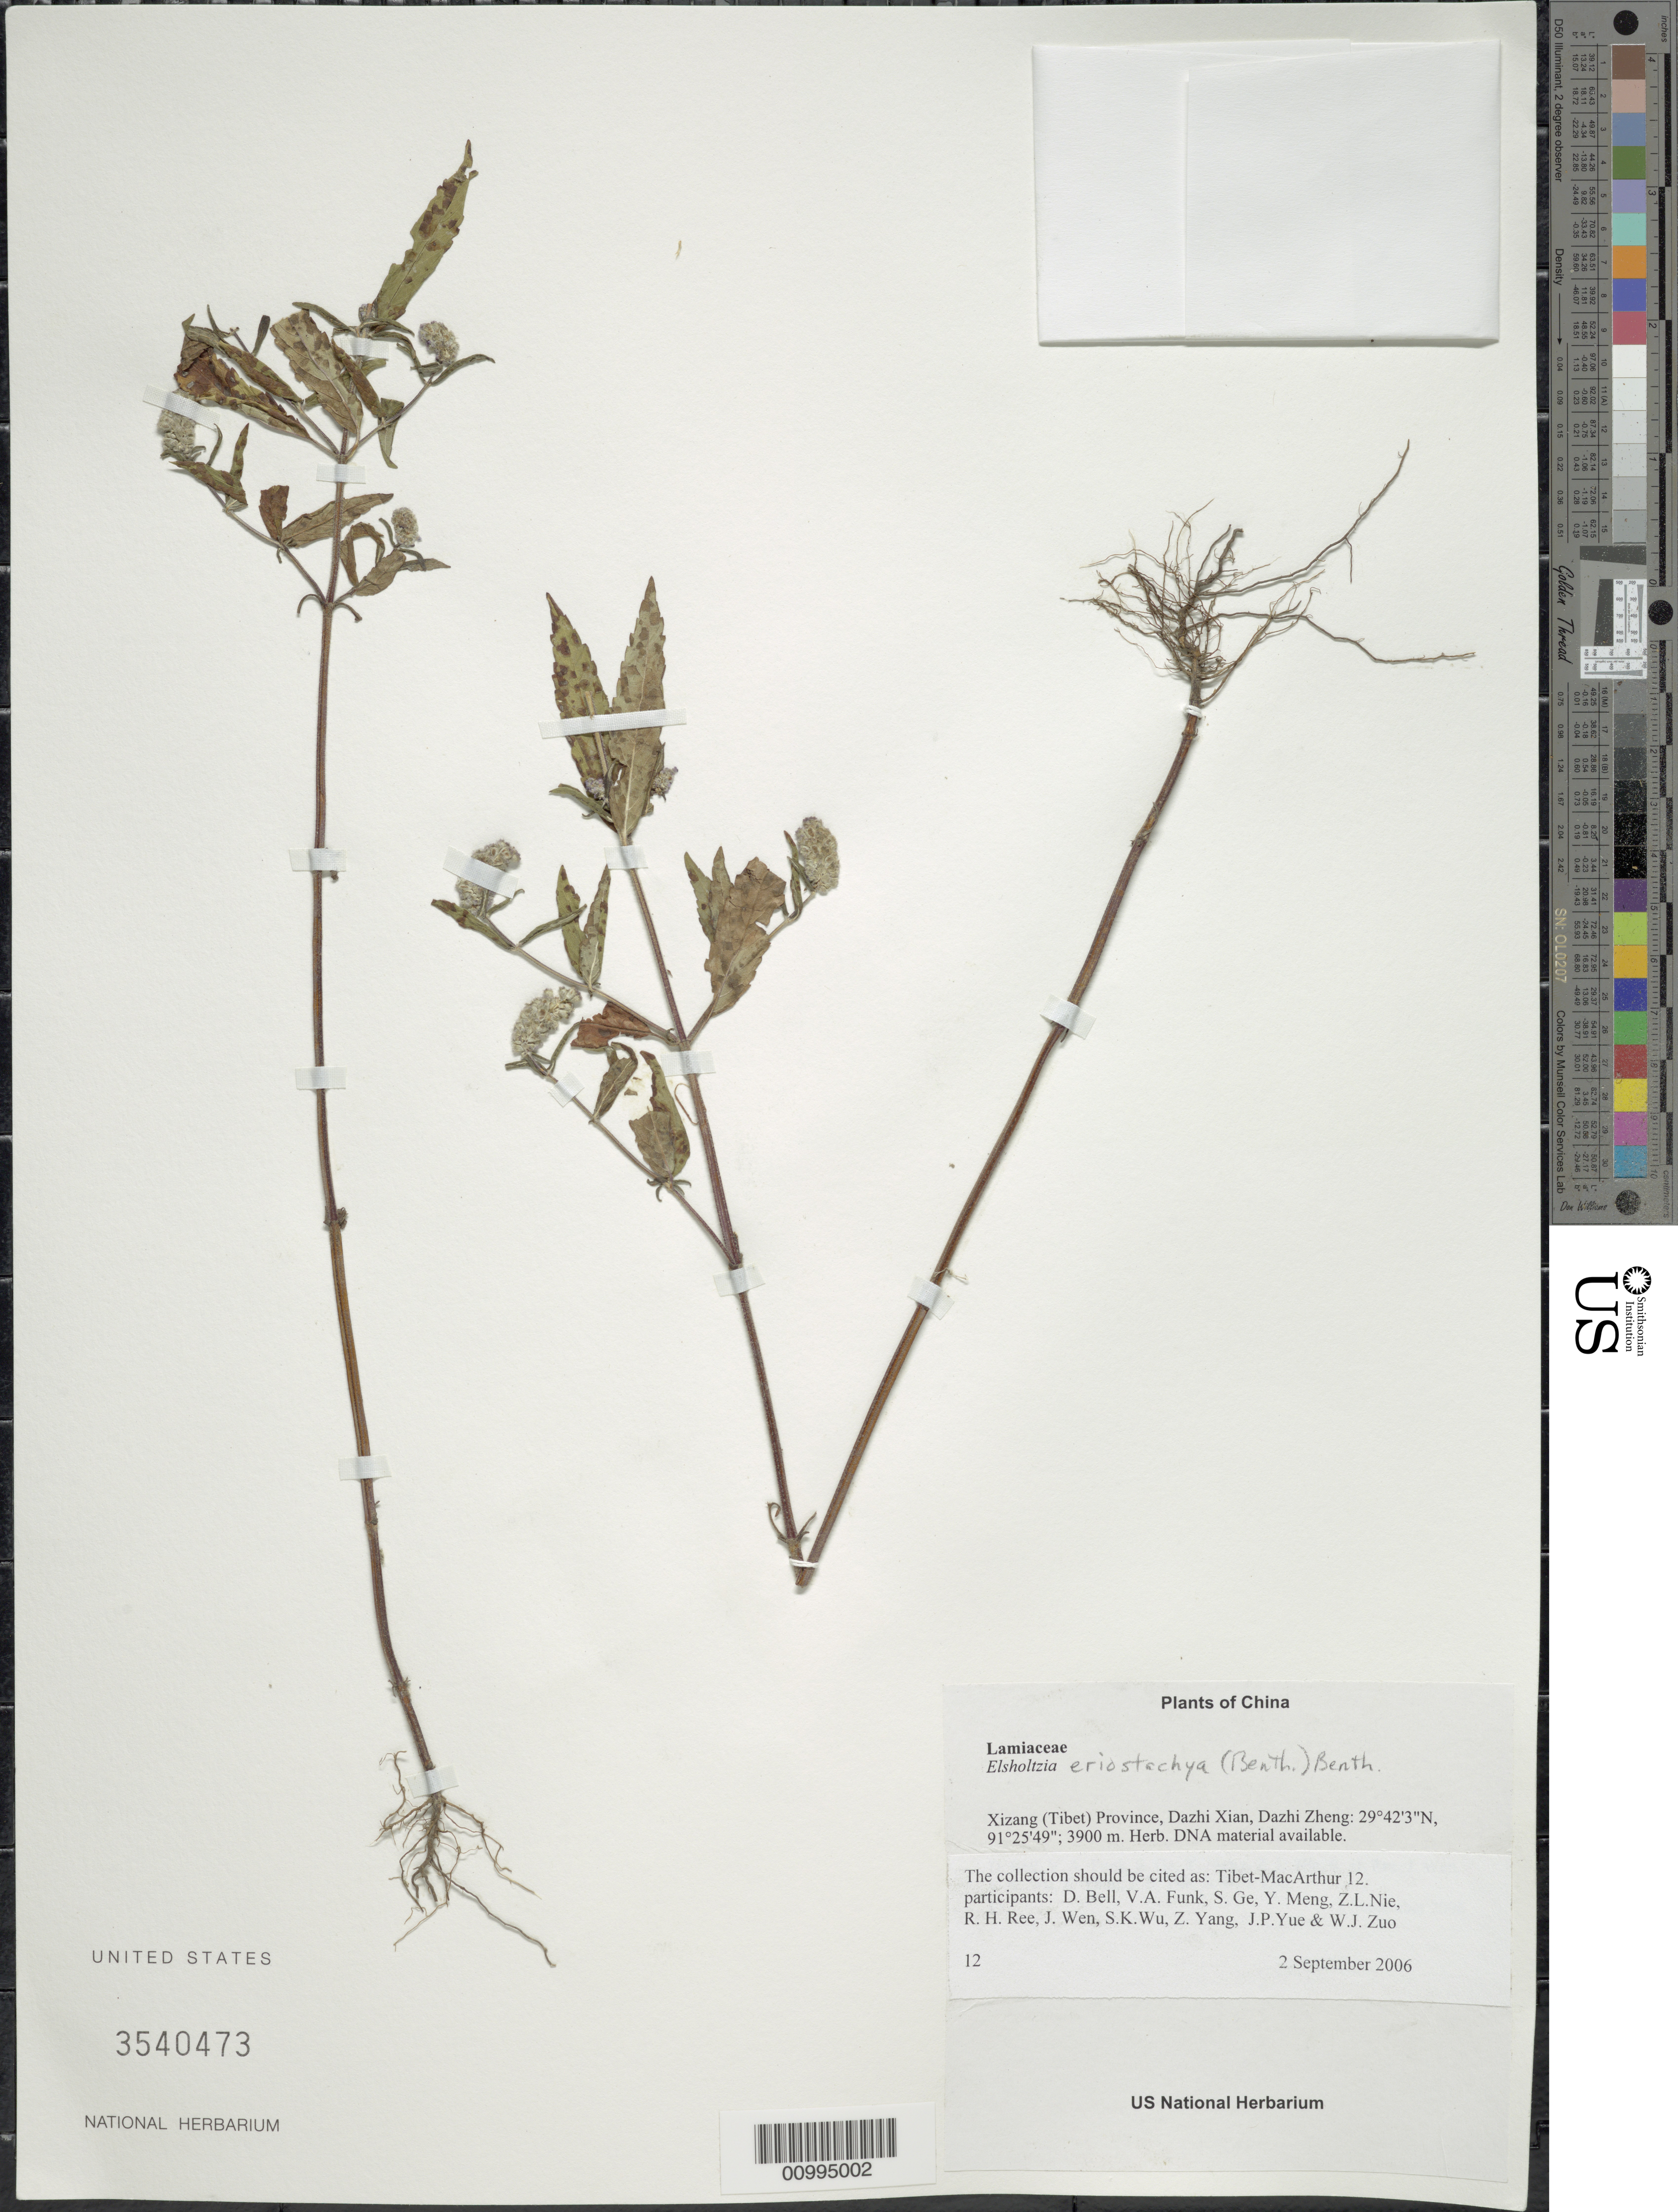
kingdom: Plantae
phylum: Tracheophyta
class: Magnoliopsida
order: Lamiales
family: Lamiaceae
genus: Elsholtzia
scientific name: Elsholtzia eriostachya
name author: (Benth.) Benth.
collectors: Tibet-MacArthur, D. A. Bell, V. Funk, S. Ge, Y. Meng, Z. Nie, R. Ree, J. Wen, S. K. Wu, Z. Yang, J. Yue & W. Zuo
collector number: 12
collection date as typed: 02 Sep 2006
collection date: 2006-09-02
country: China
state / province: Xizang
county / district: Dazhi Xian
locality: Dazhi Zheng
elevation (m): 3900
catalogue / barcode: US 3540473